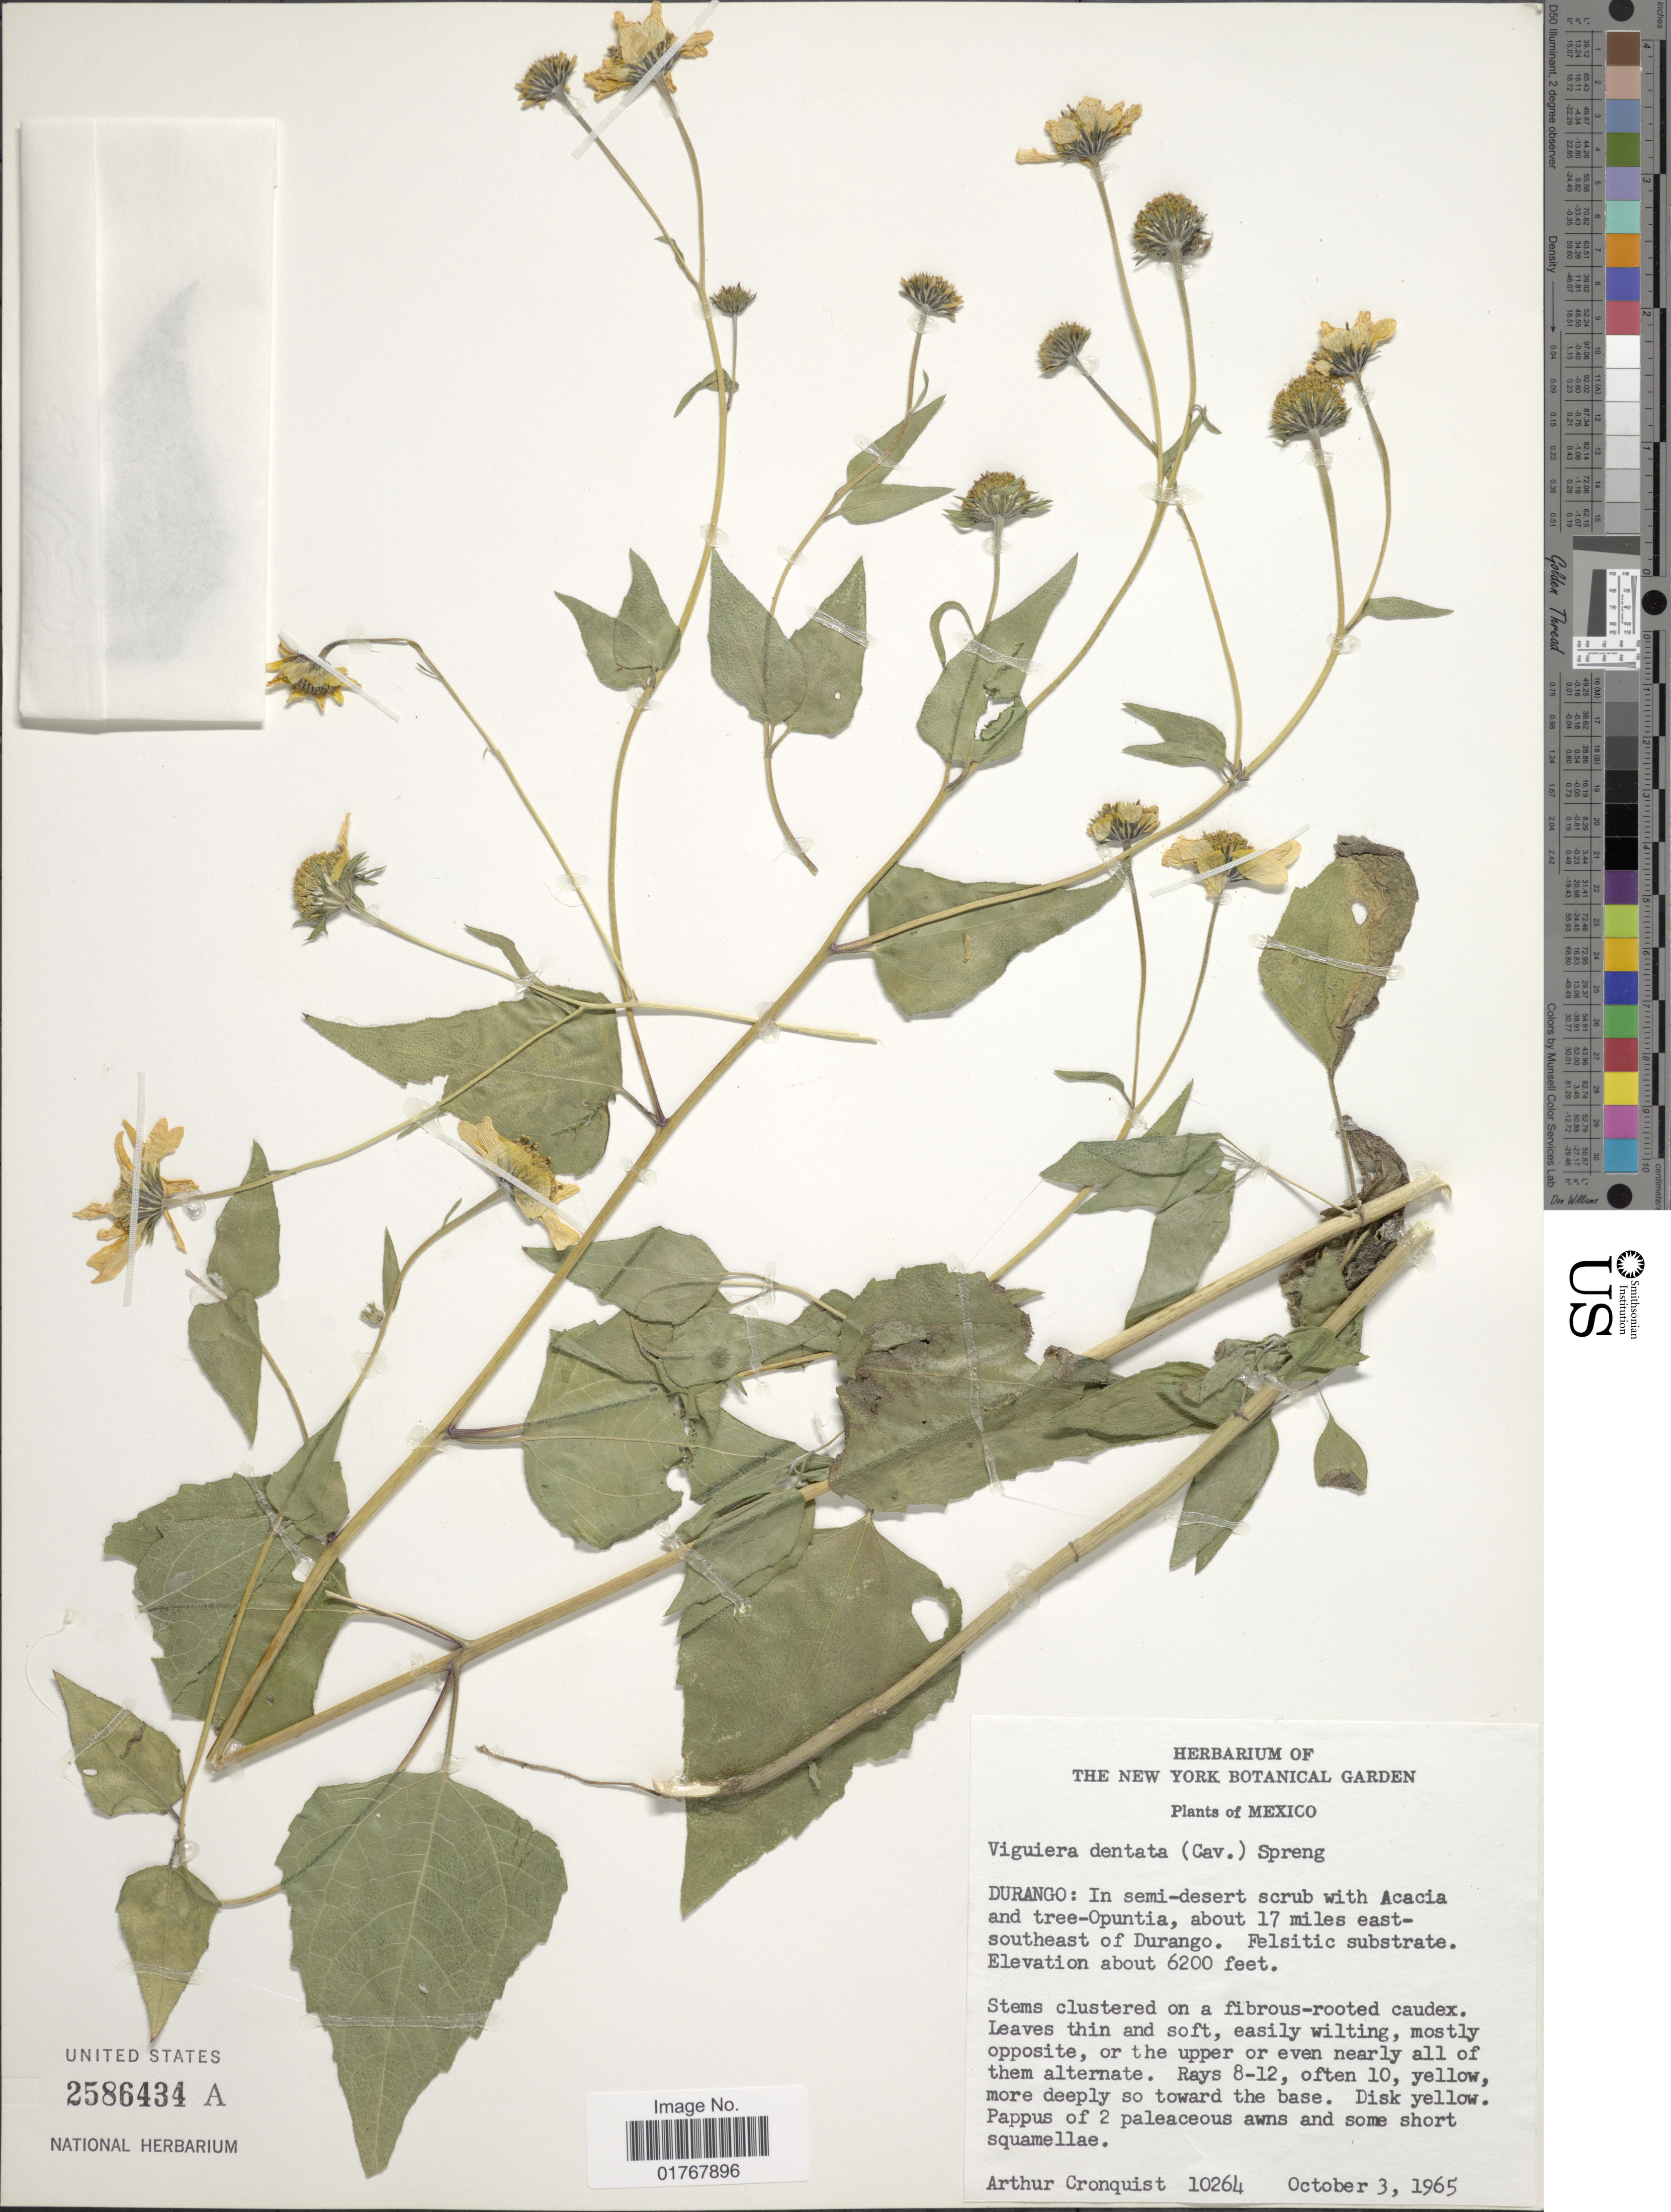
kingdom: Plantae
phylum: Tracheophyta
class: Magnoliopsida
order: Asterales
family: Asteraceae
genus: Viguiera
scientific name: Viguiera dentata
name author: (Cav.) Spreng.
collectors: A. J. Cronquist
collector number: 10264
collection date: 1965-10-03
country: Mexico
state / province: Durango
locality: In semi-desert scrub with Acacia and tree-Opuntia, about 17 miles east-southeast of Durango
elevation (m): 1890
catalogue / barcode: US 2586434A